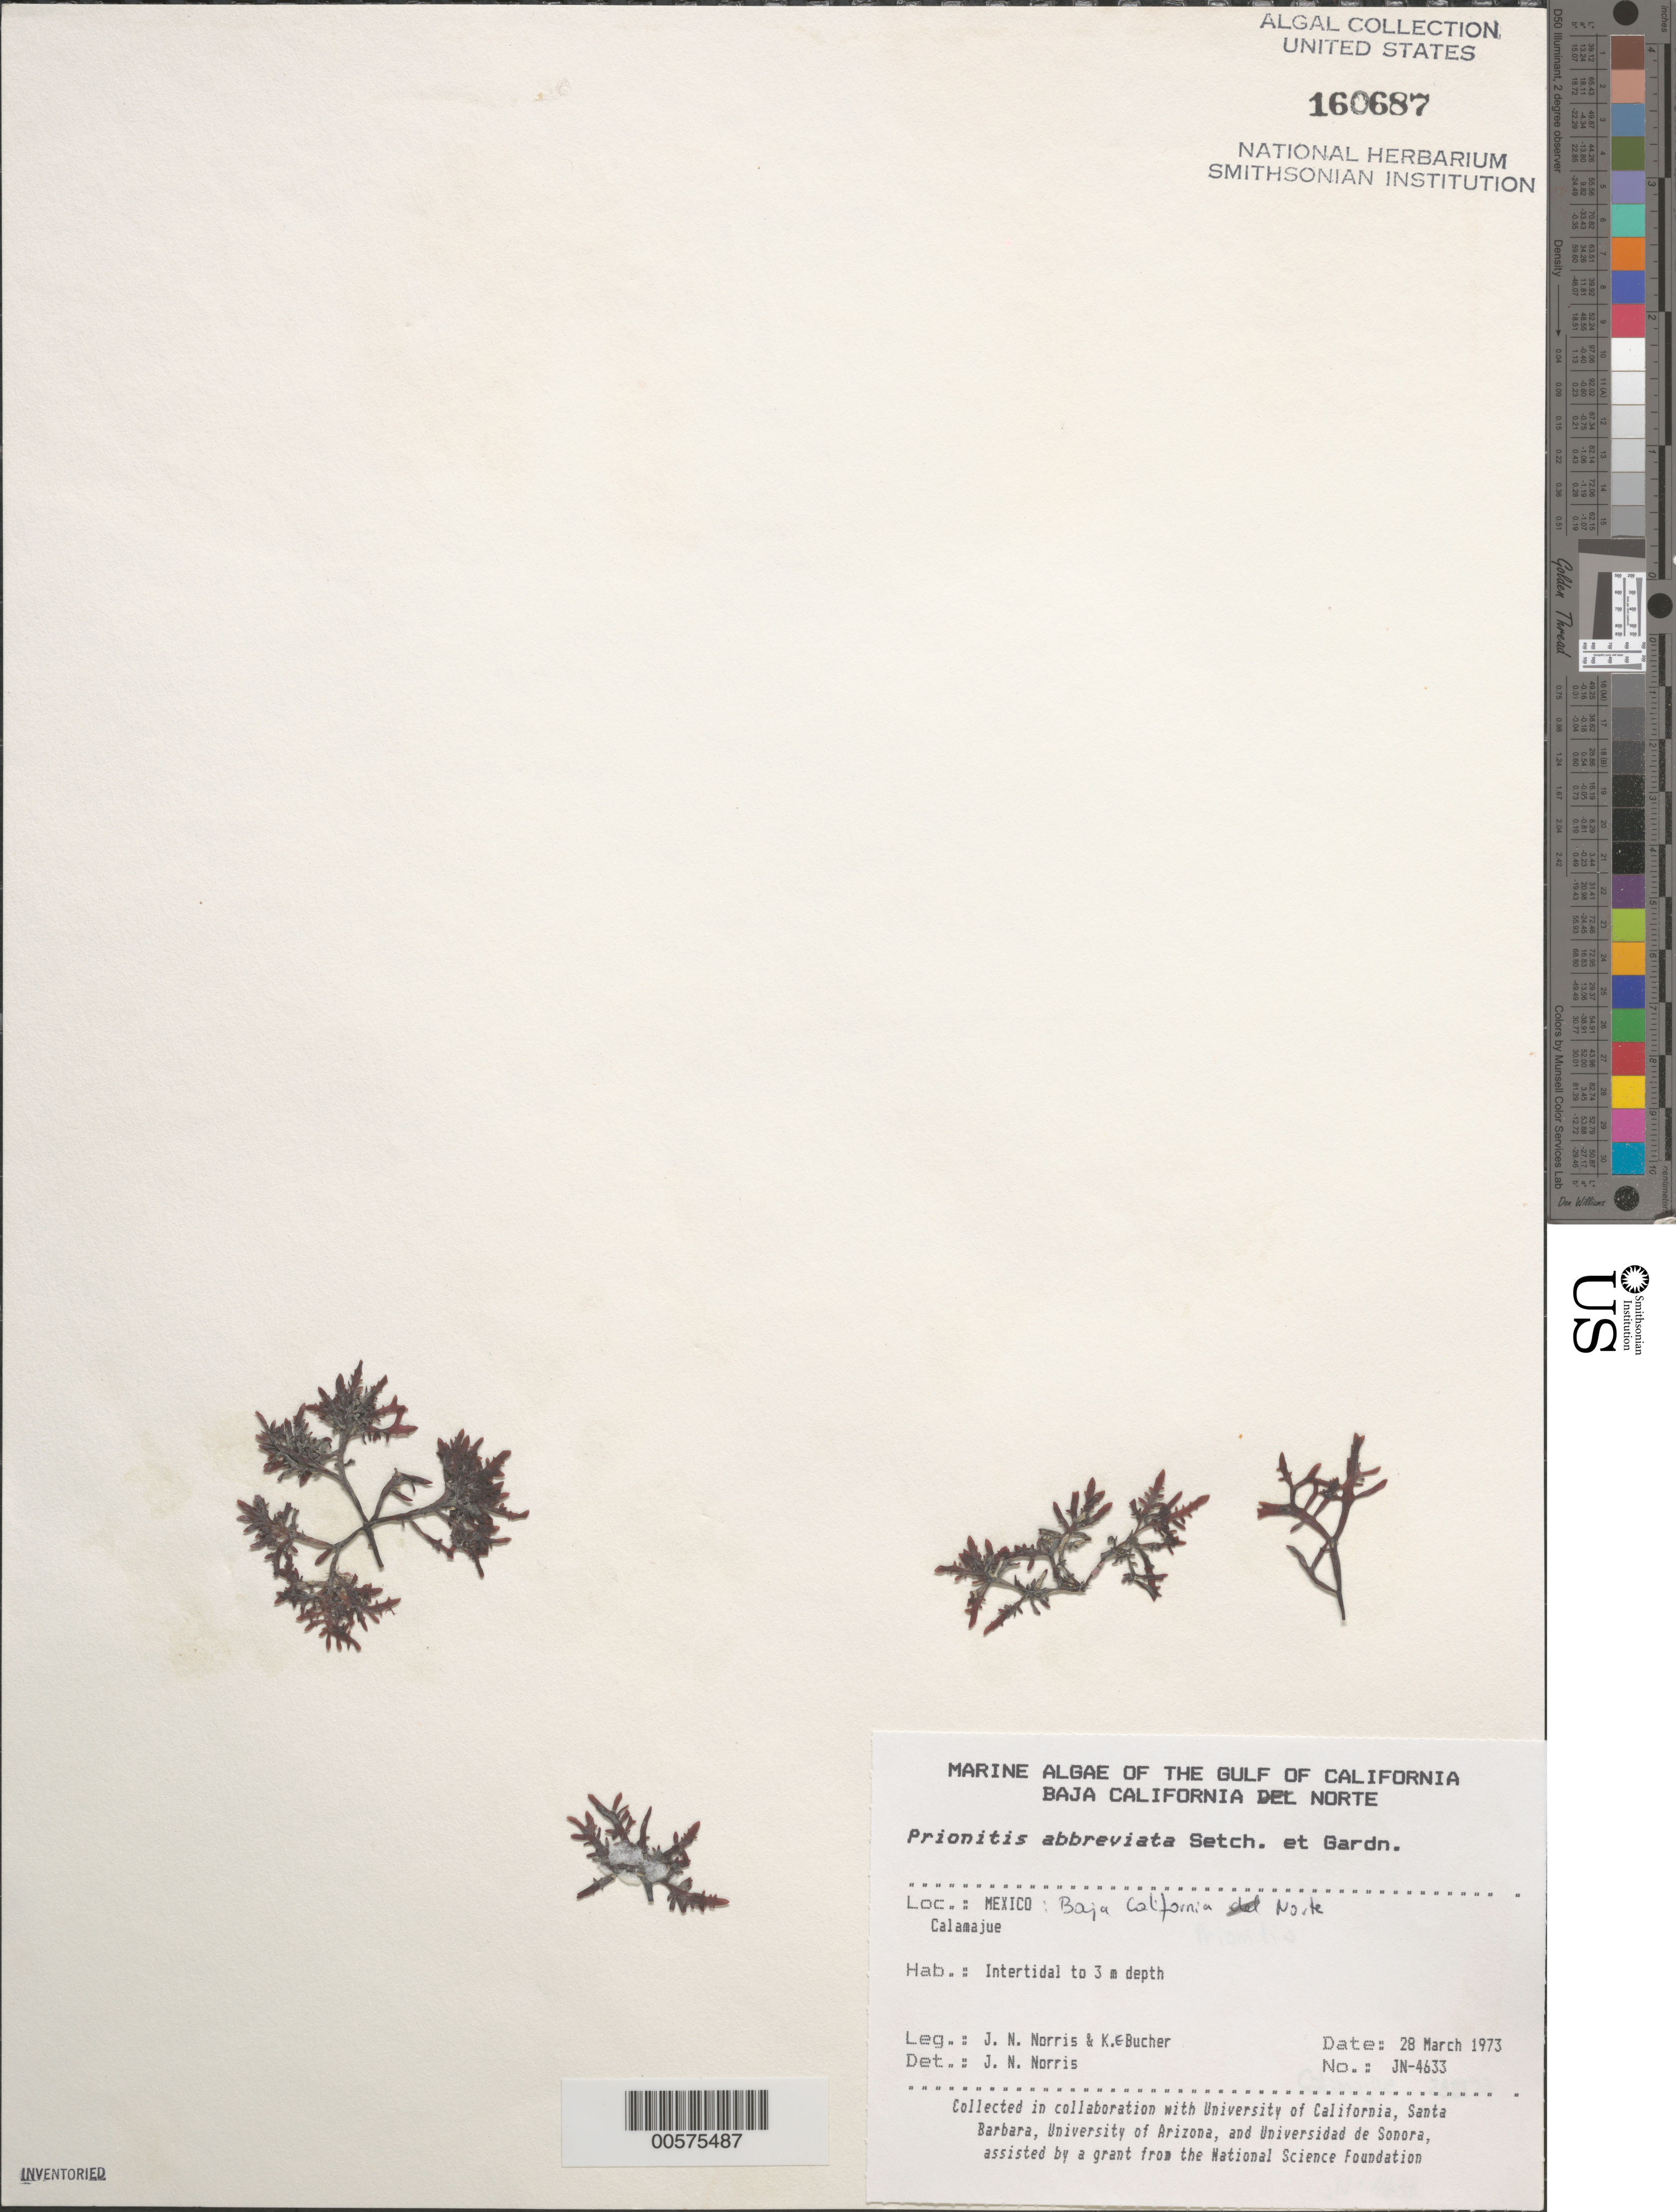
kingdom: Plantae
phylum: Rhodophyta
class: Florideophyceae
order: Cryptonemiales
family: Cryptonemiaceae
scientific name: Prionitis abbreviata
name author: Setchell & N.L. Gardner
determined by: Norris, James N.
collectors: J. N. Norris & K. E. Bucher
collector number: JN-4633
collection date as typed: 28 Mar 1973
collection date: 1973-03-28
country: Mexico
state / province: Baja California Norte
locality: Calamajue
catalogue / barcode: US 160687